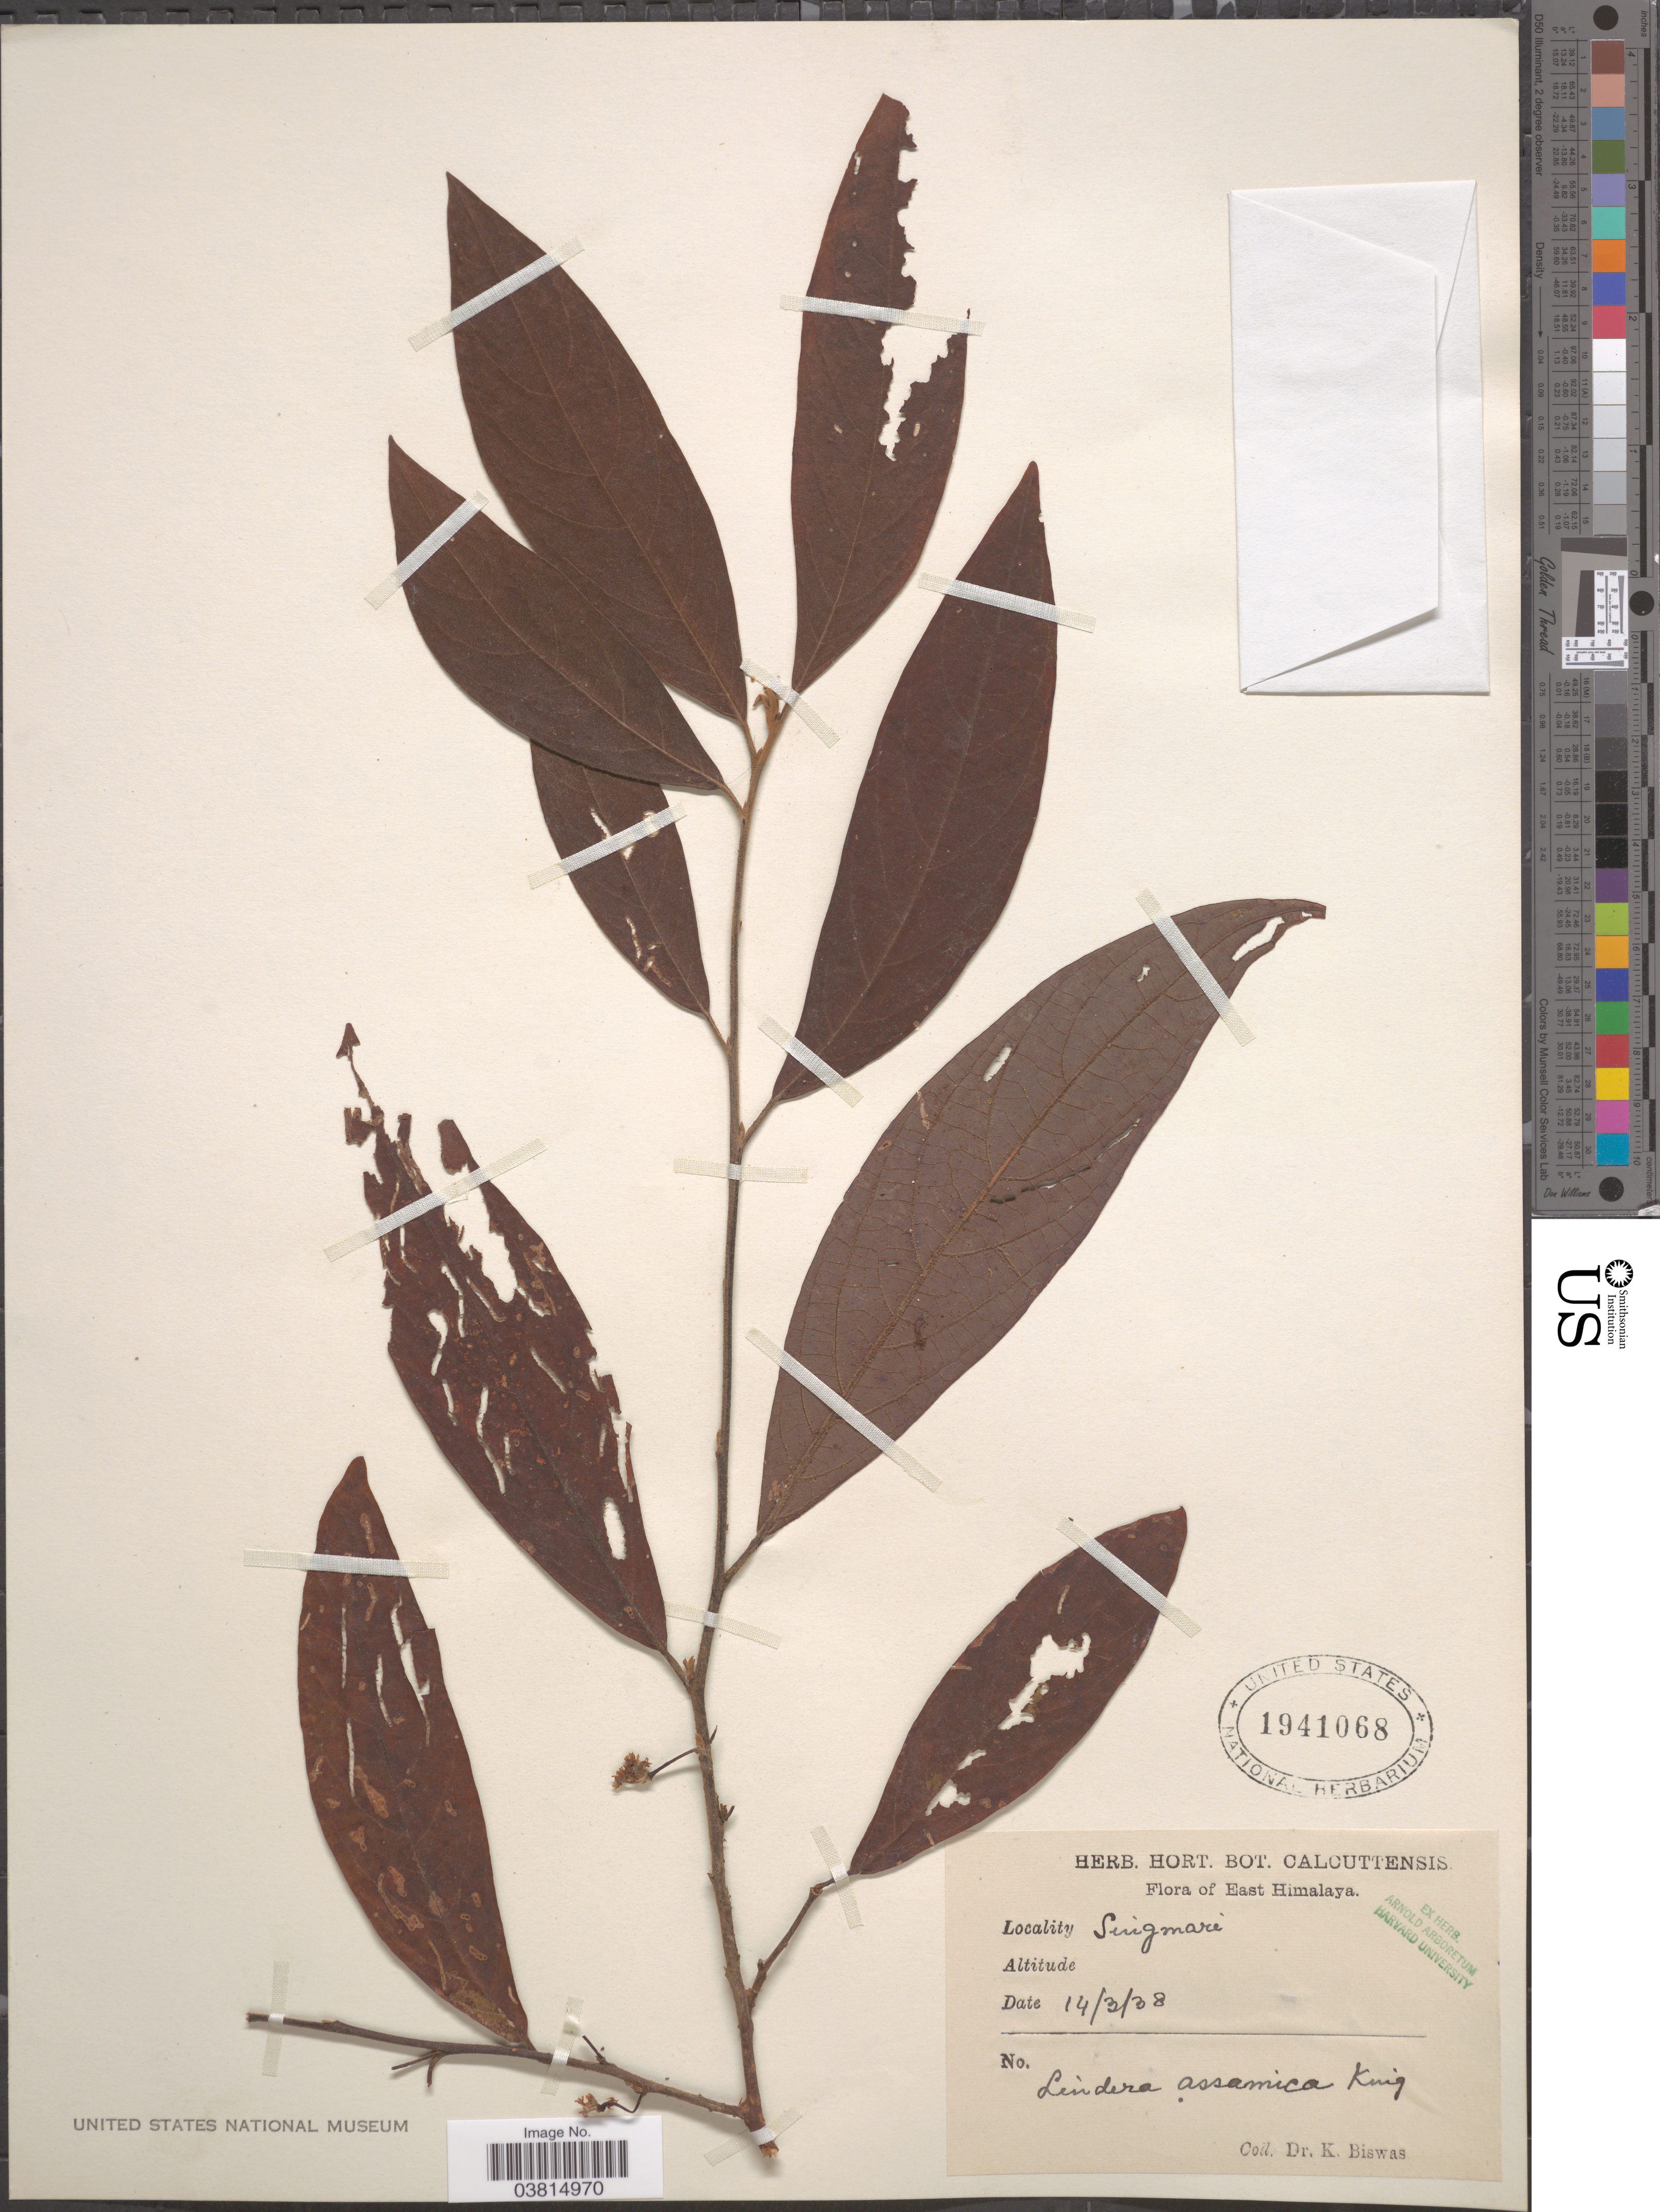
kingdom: Plantae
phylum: Tracheophyta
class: Magnoliopsida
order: Laurales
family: Lauraceae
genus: Lindera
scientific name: Lindera assamica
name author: (Meisn.) Kurz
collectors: K. Biswas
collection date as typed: Transcribed d/m/y: 14/3/38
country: India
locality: East Himalaya. Singmari.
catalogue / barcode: US 1941068